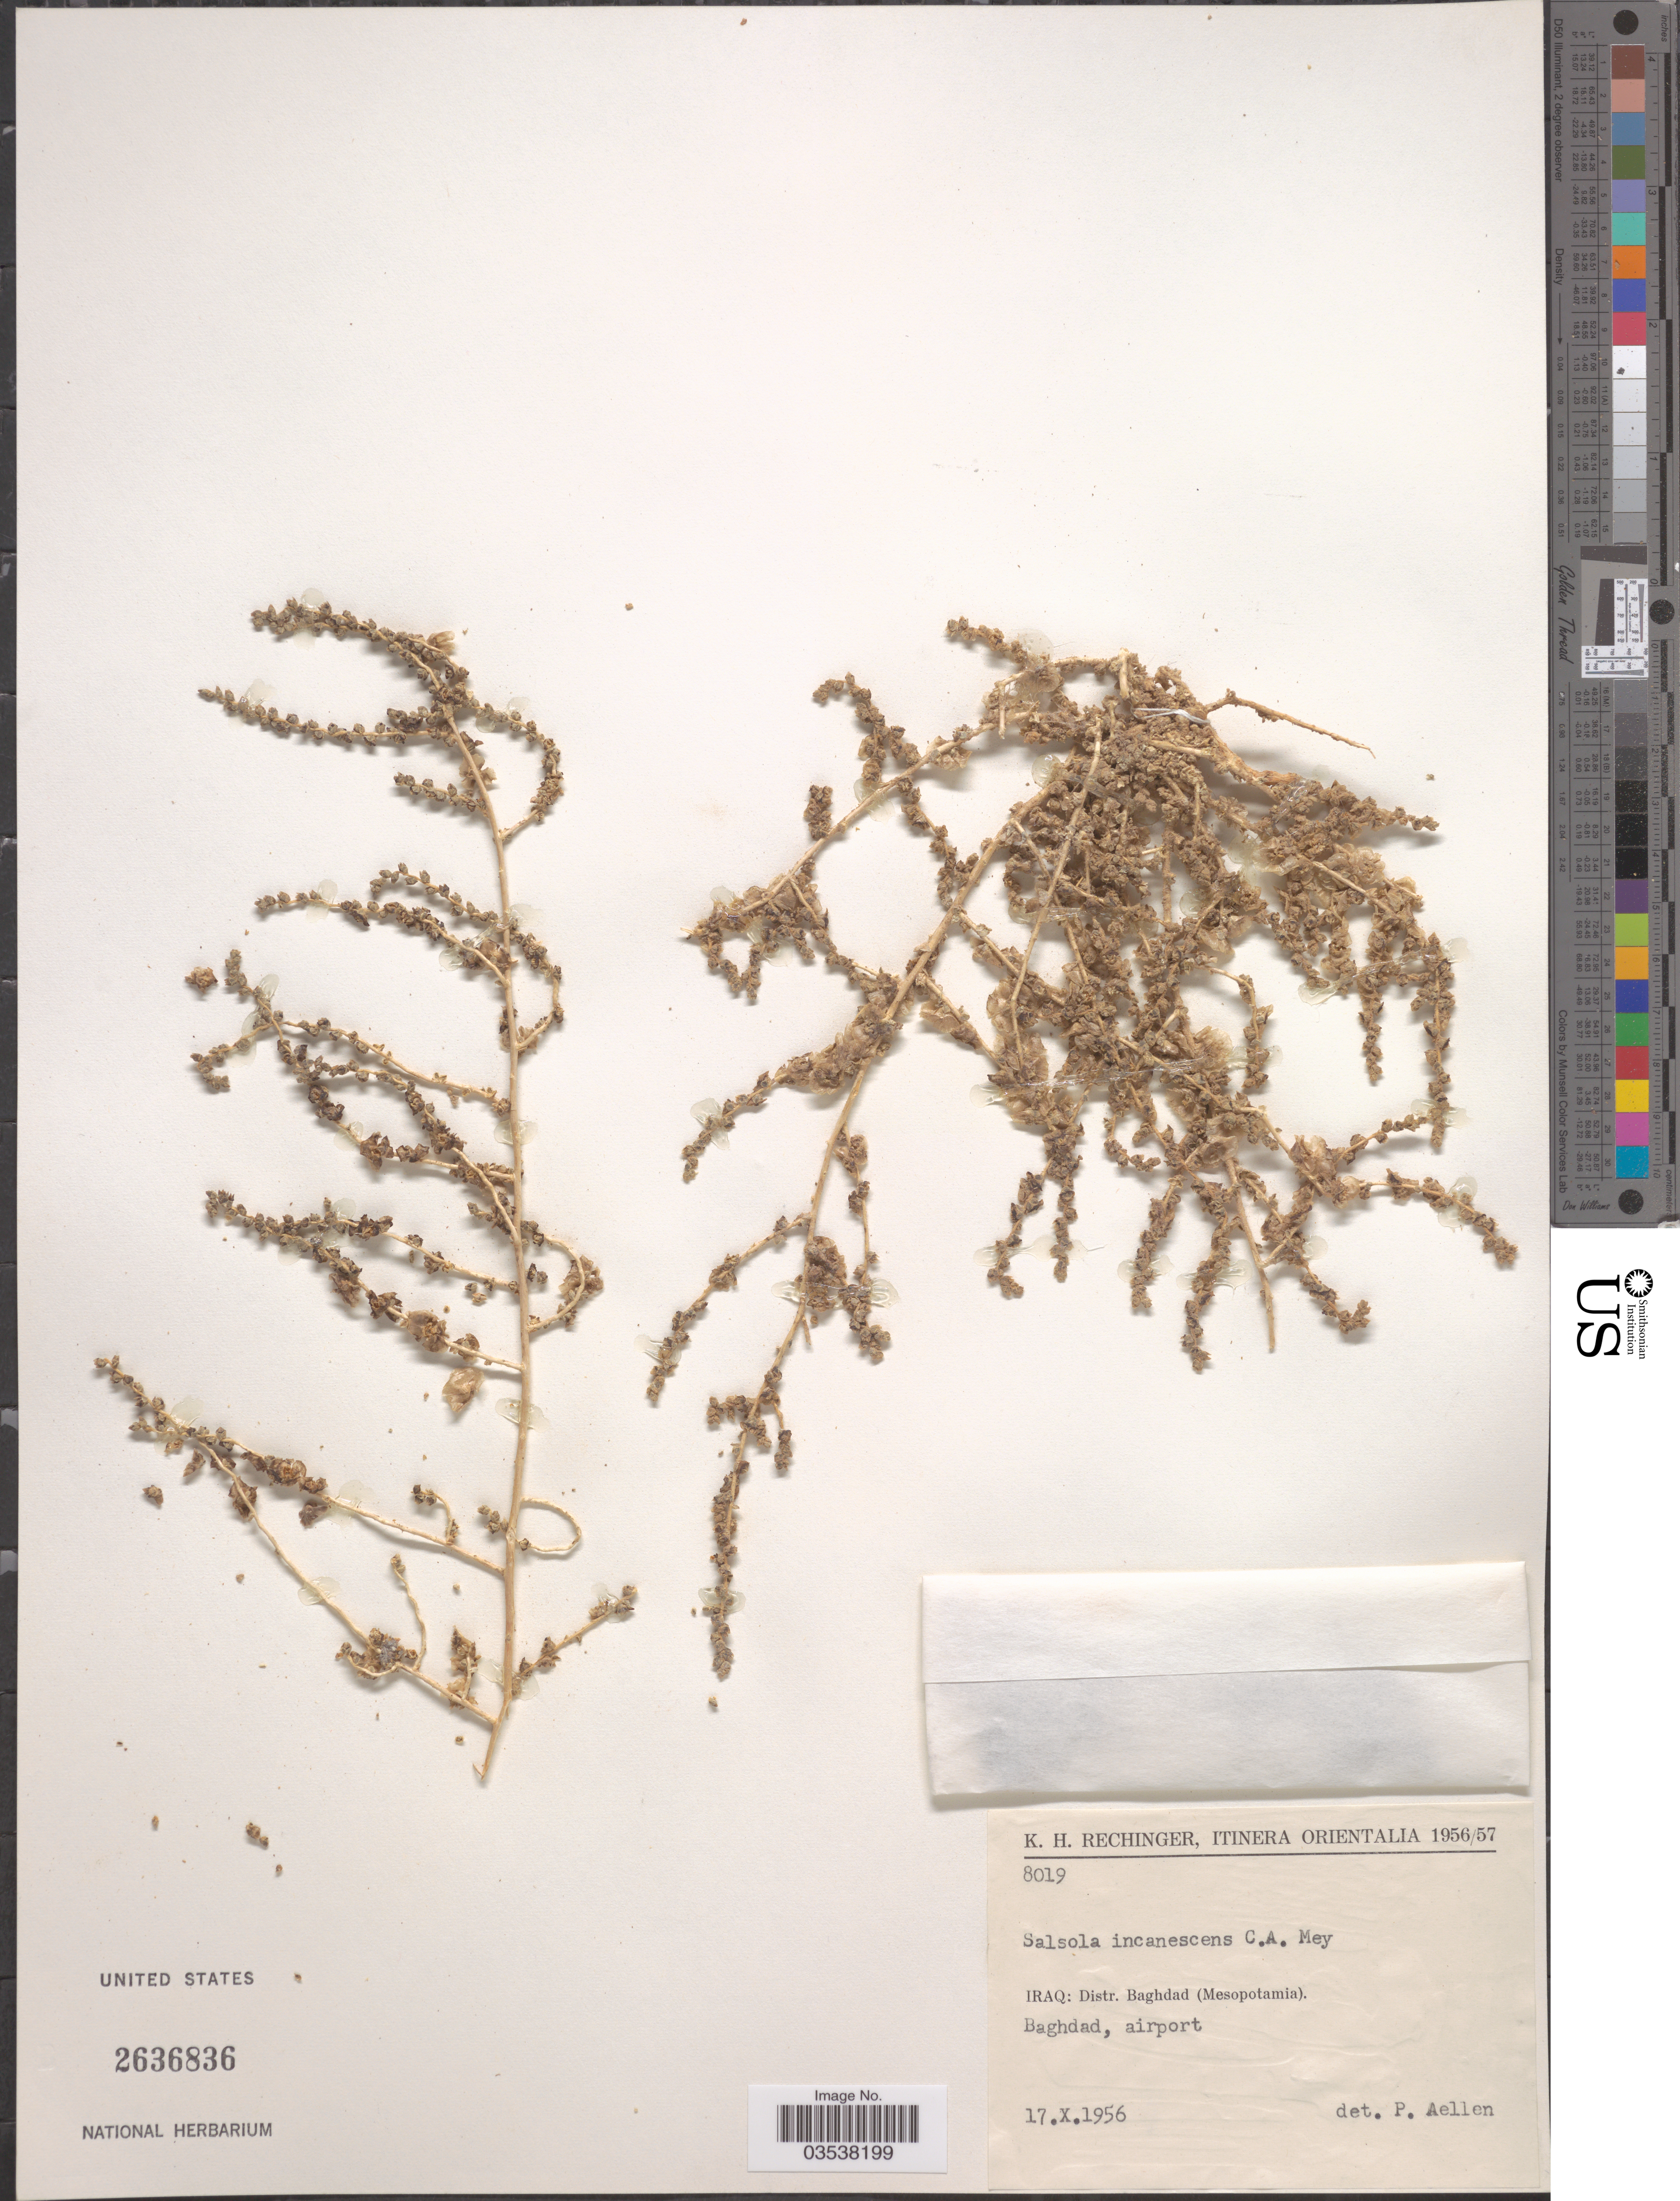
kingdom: Plantae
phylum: Tracheophyta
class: Magnoliopsida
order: Caryophyllales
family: Amaranthaceae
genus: Caroxylon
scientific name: Caroxylon incanescens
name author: (C.A. Mey.) Akhani & Roalson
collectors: K. H. Rechinger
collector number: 8019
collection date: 1956-10-17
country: Iraq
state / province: Baghdad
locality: Itinera Orientalia. Distr. Baghdad (Mesopotamia). Baghdad, airport.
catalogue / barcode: US 2636836